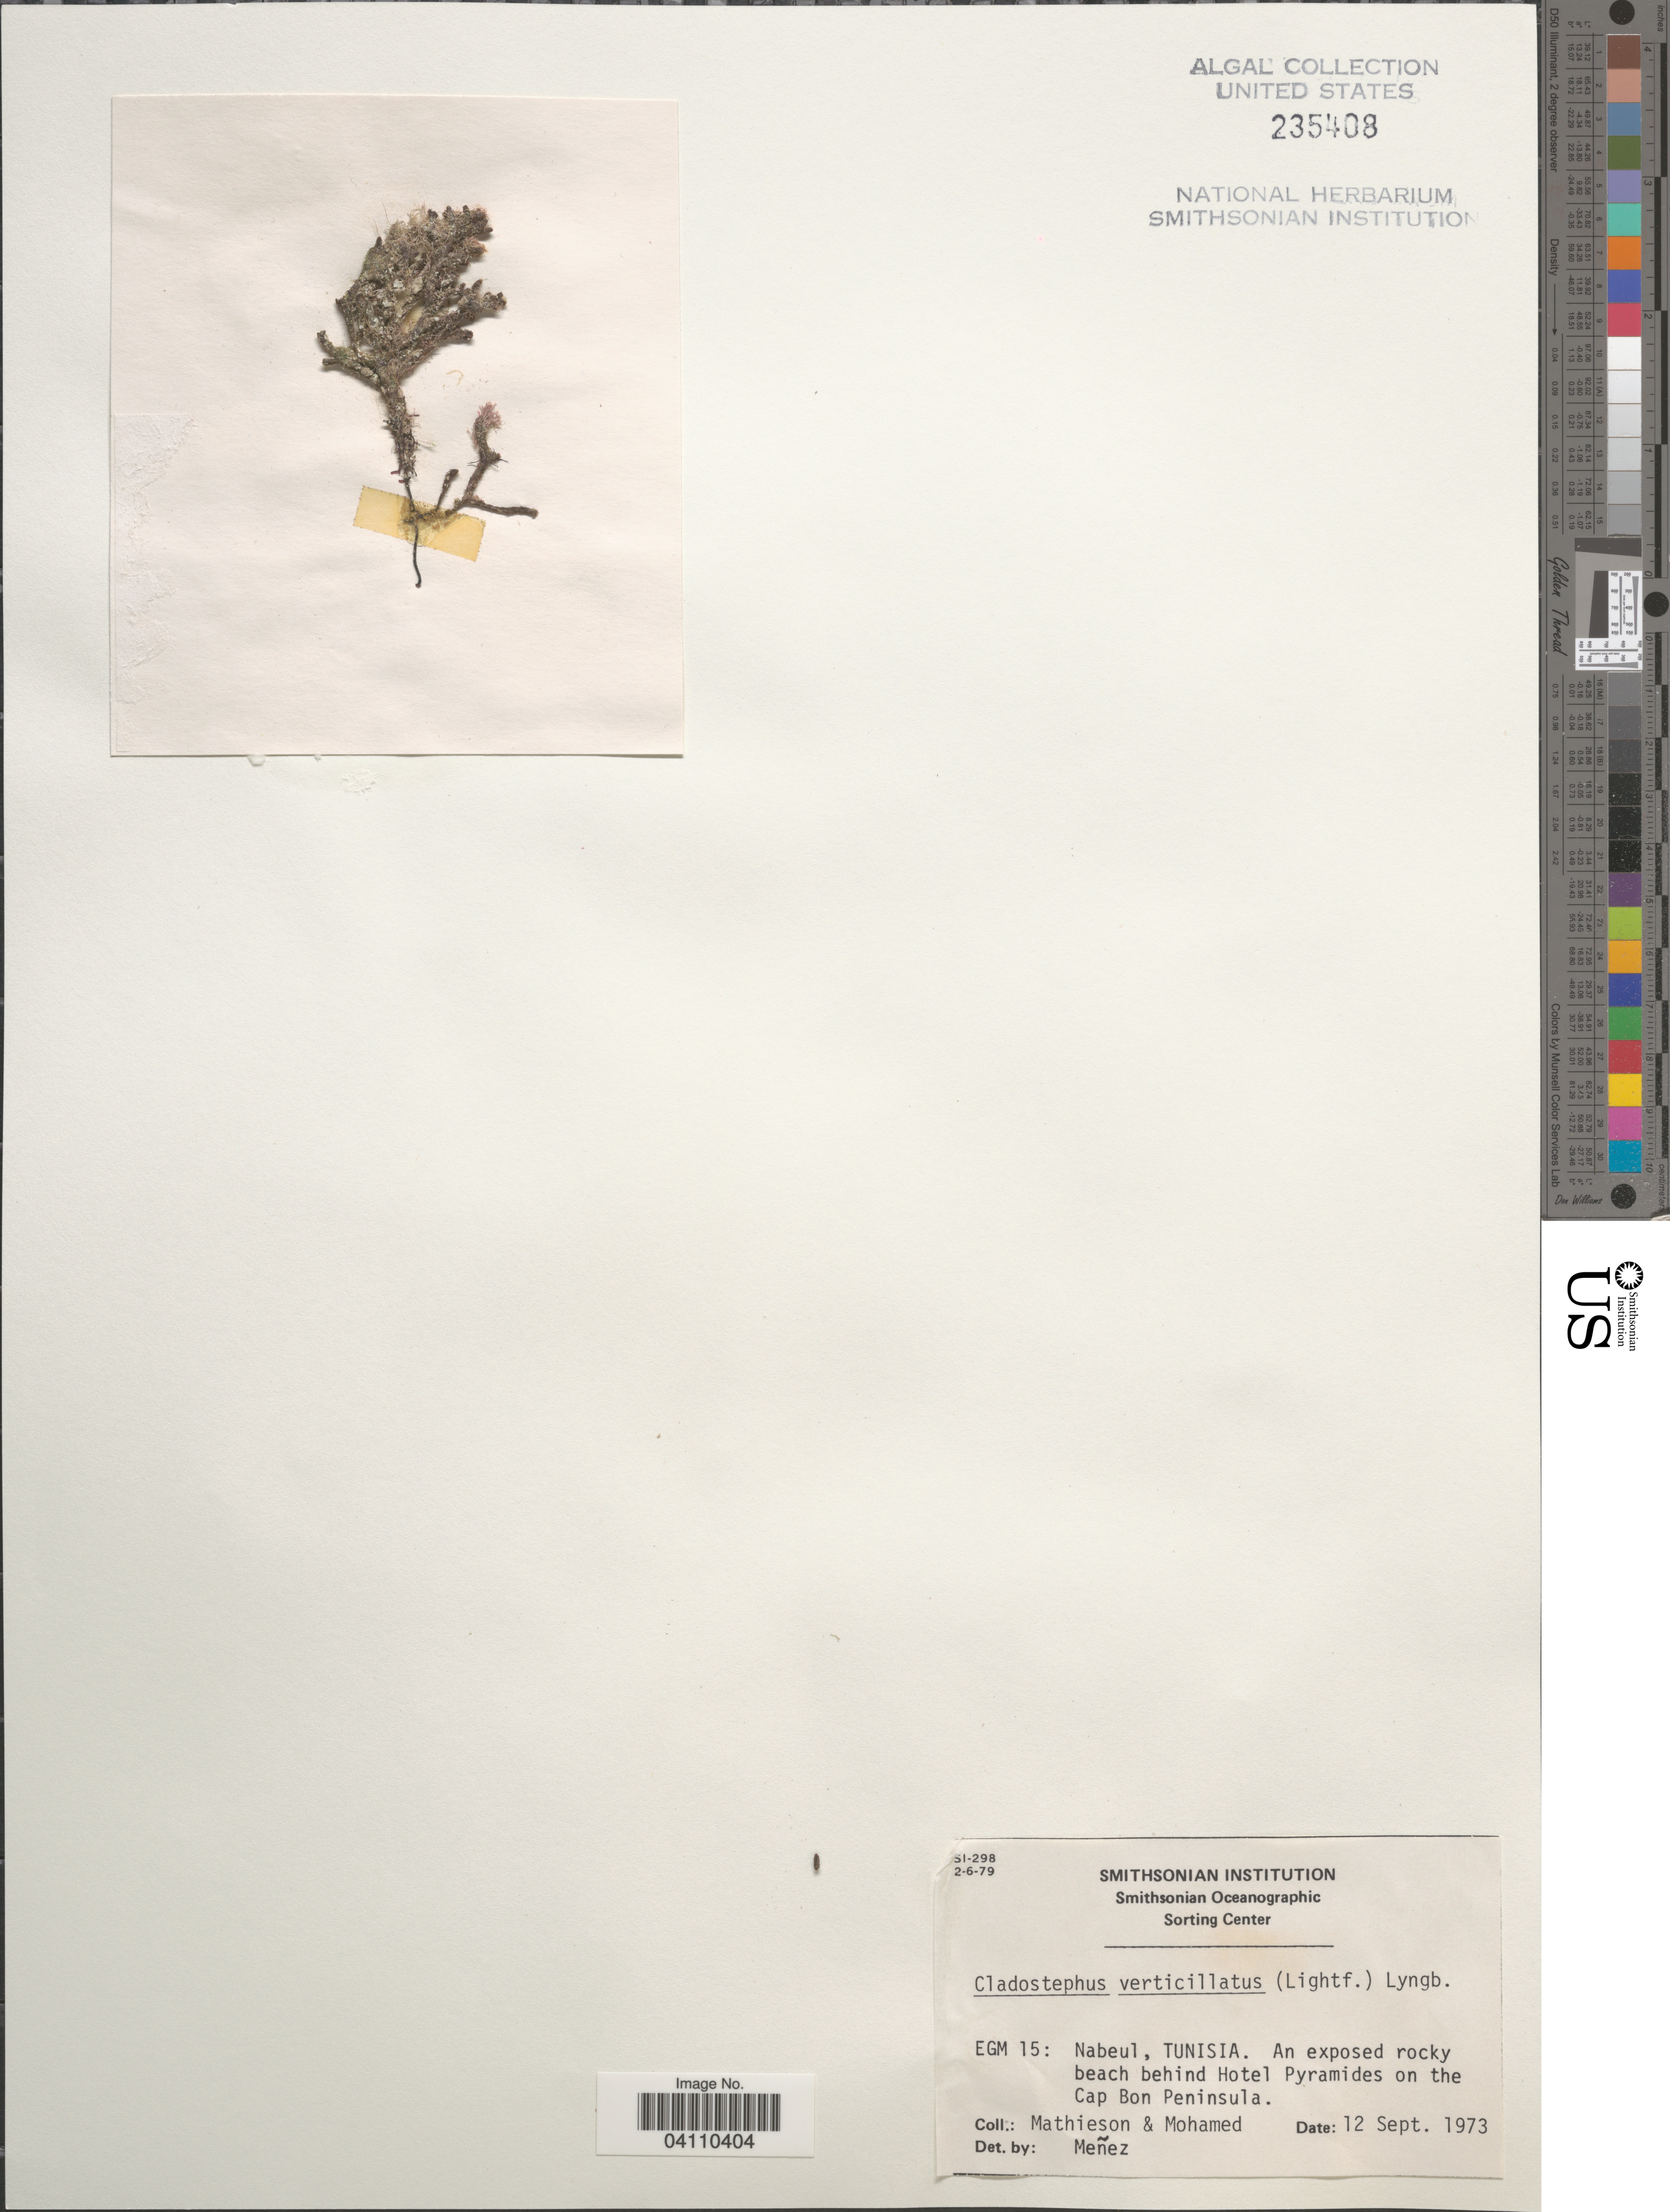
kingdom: Chromista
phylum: Ochrophyta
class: Phaeophyceae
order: Sphacelariales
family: Cladostephaceae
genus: Cladostephus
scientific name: Cladostephus hirsutus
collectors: Mathieson & -. Mohamed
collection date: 1973-09-12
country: Tunisia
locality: EGM 15: Nabeul, Tunisia. An exposed rocky beach behind Hotel Pyramides on the Cap Bon Peninsula.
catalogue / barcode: US 235408